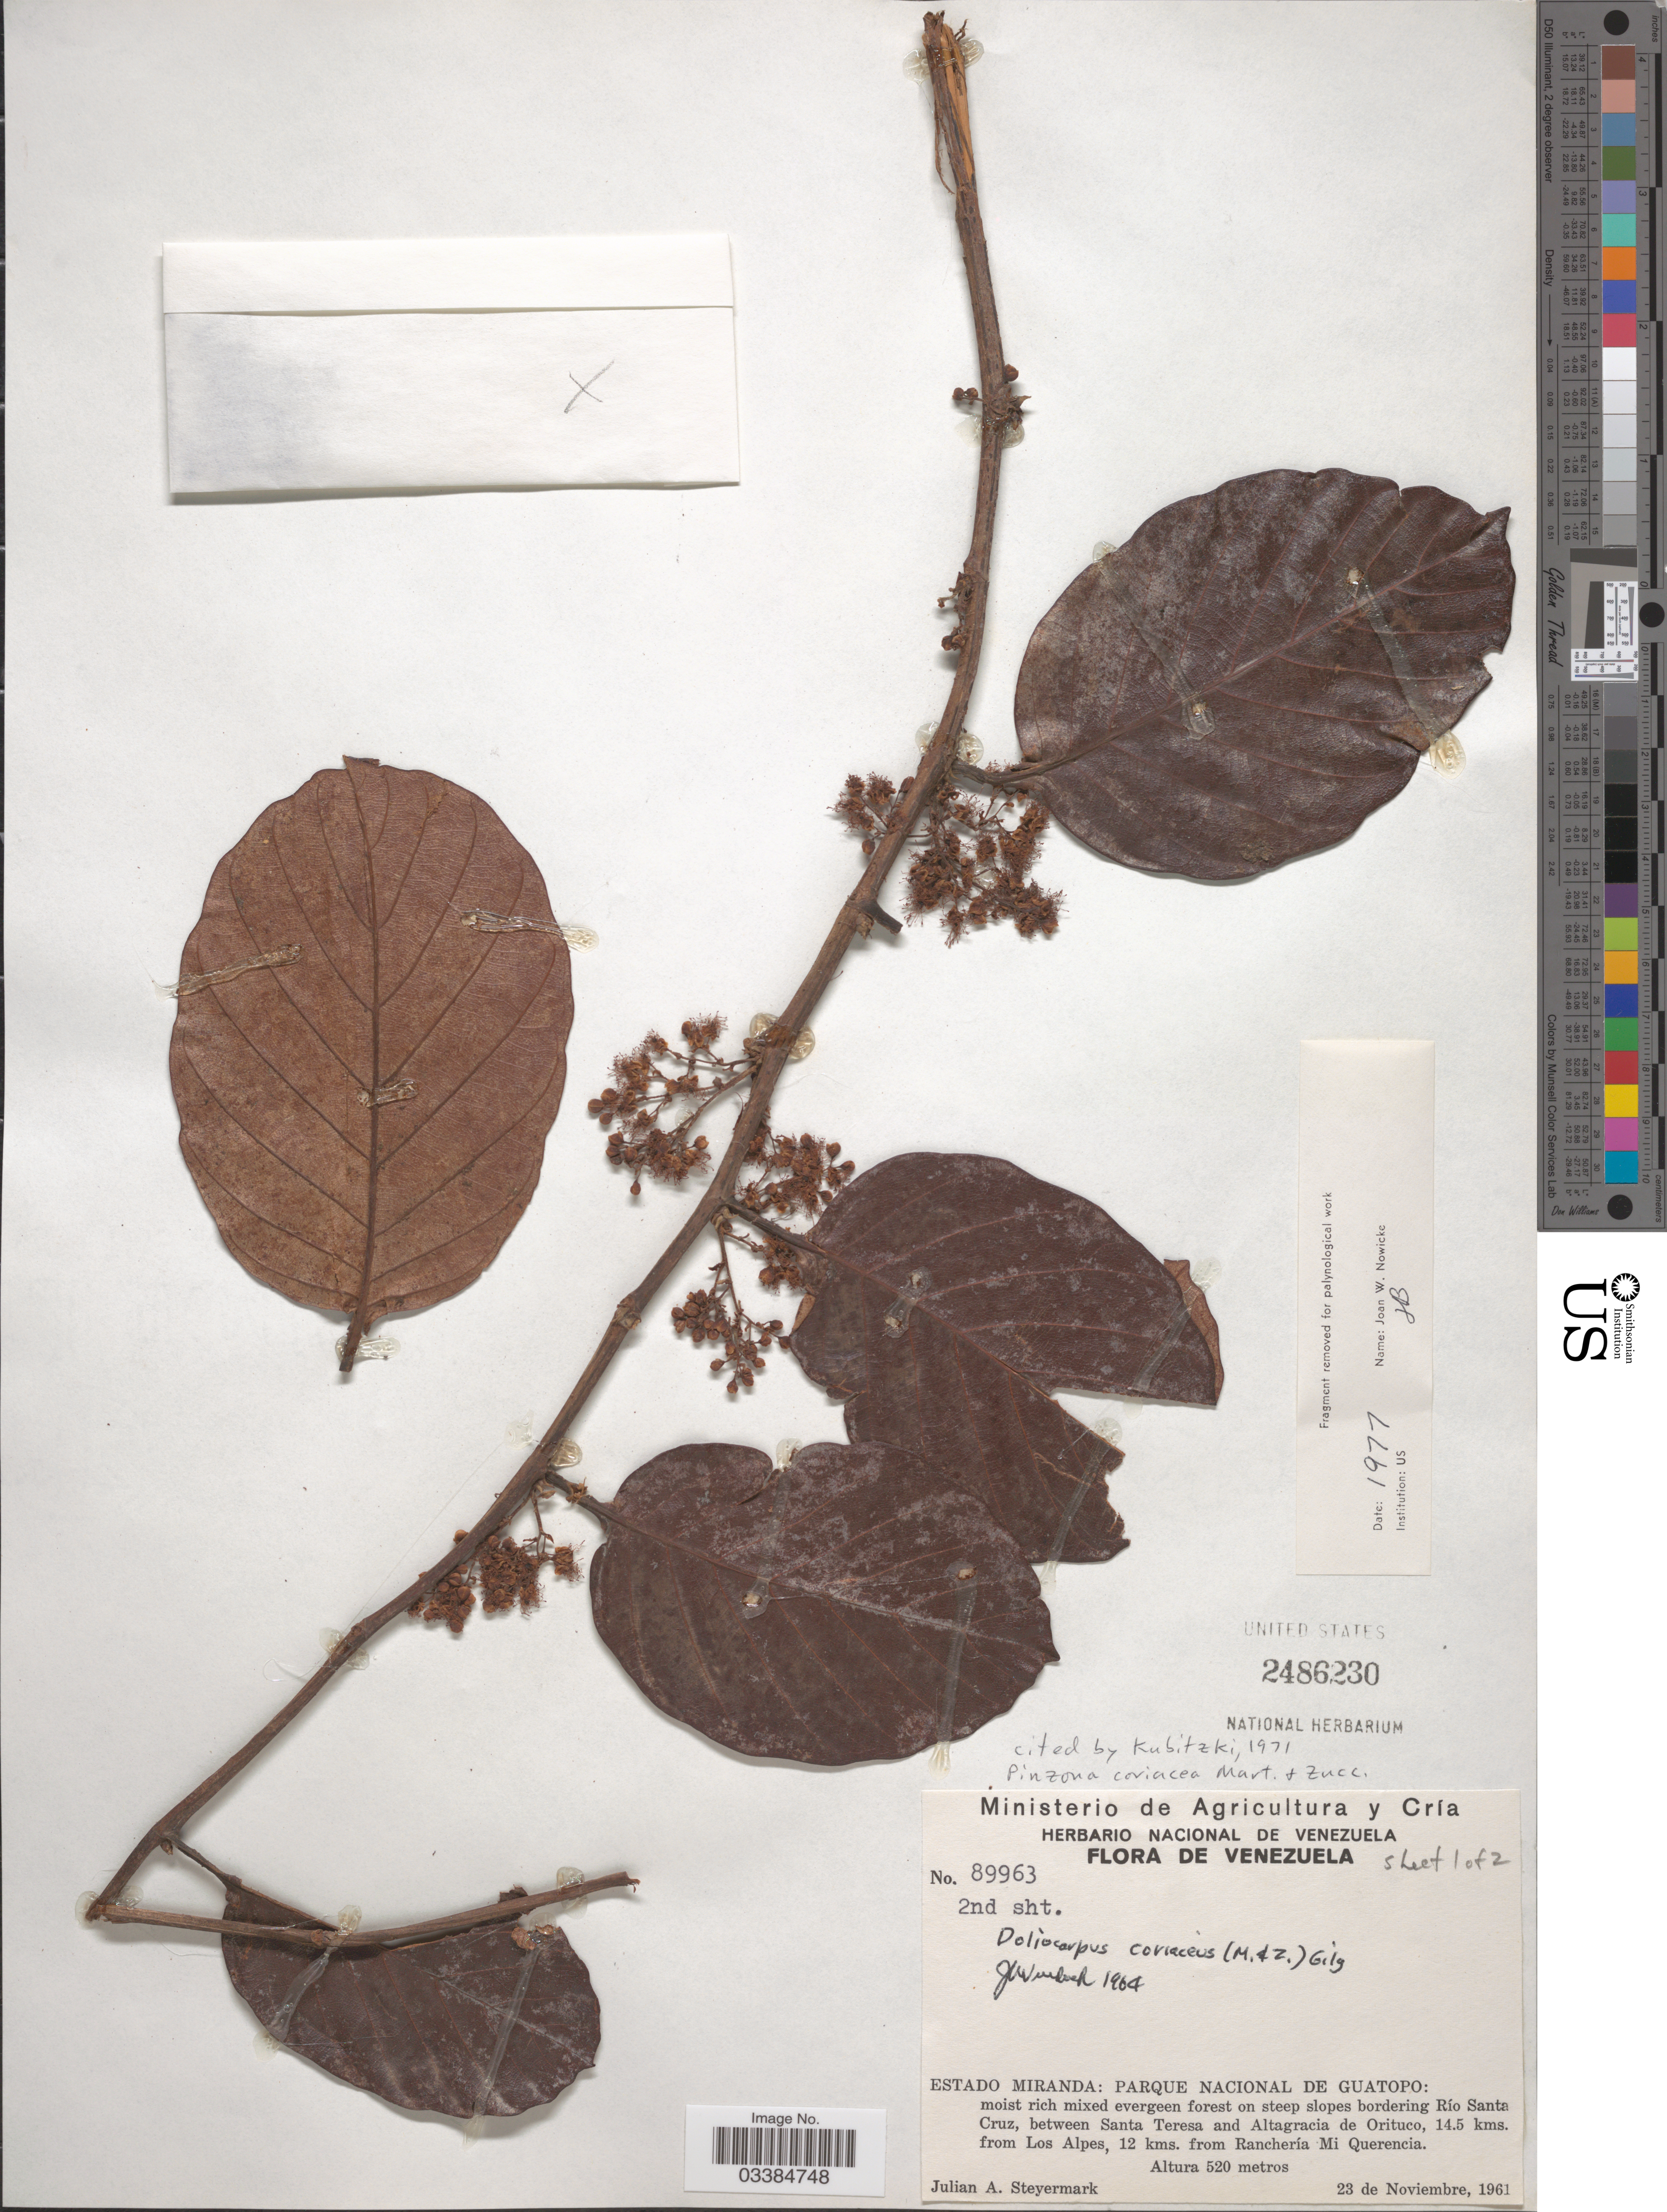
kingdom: Plantae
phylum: Tracheophyta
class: Magnoliopsida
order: Dilleniales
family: Dilleniaceae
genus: Pinzona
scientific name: Pinzona coriacea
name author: Mart. & Zucc.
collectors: J. Steyermark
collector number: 89963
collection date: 1961-11-23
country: Venezuela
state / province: Miranda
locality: Parque Nacional de Guatopo: moist rich mixed evergreen forest on steep slopes bordering Río Santa Cruz, between Santa Teresa and Altagracia de Orituco, 14.5 kms. from Los Alpes, 12 kms. from Ranchería Mi Querencia.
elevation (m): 520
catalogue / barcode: US 2486230